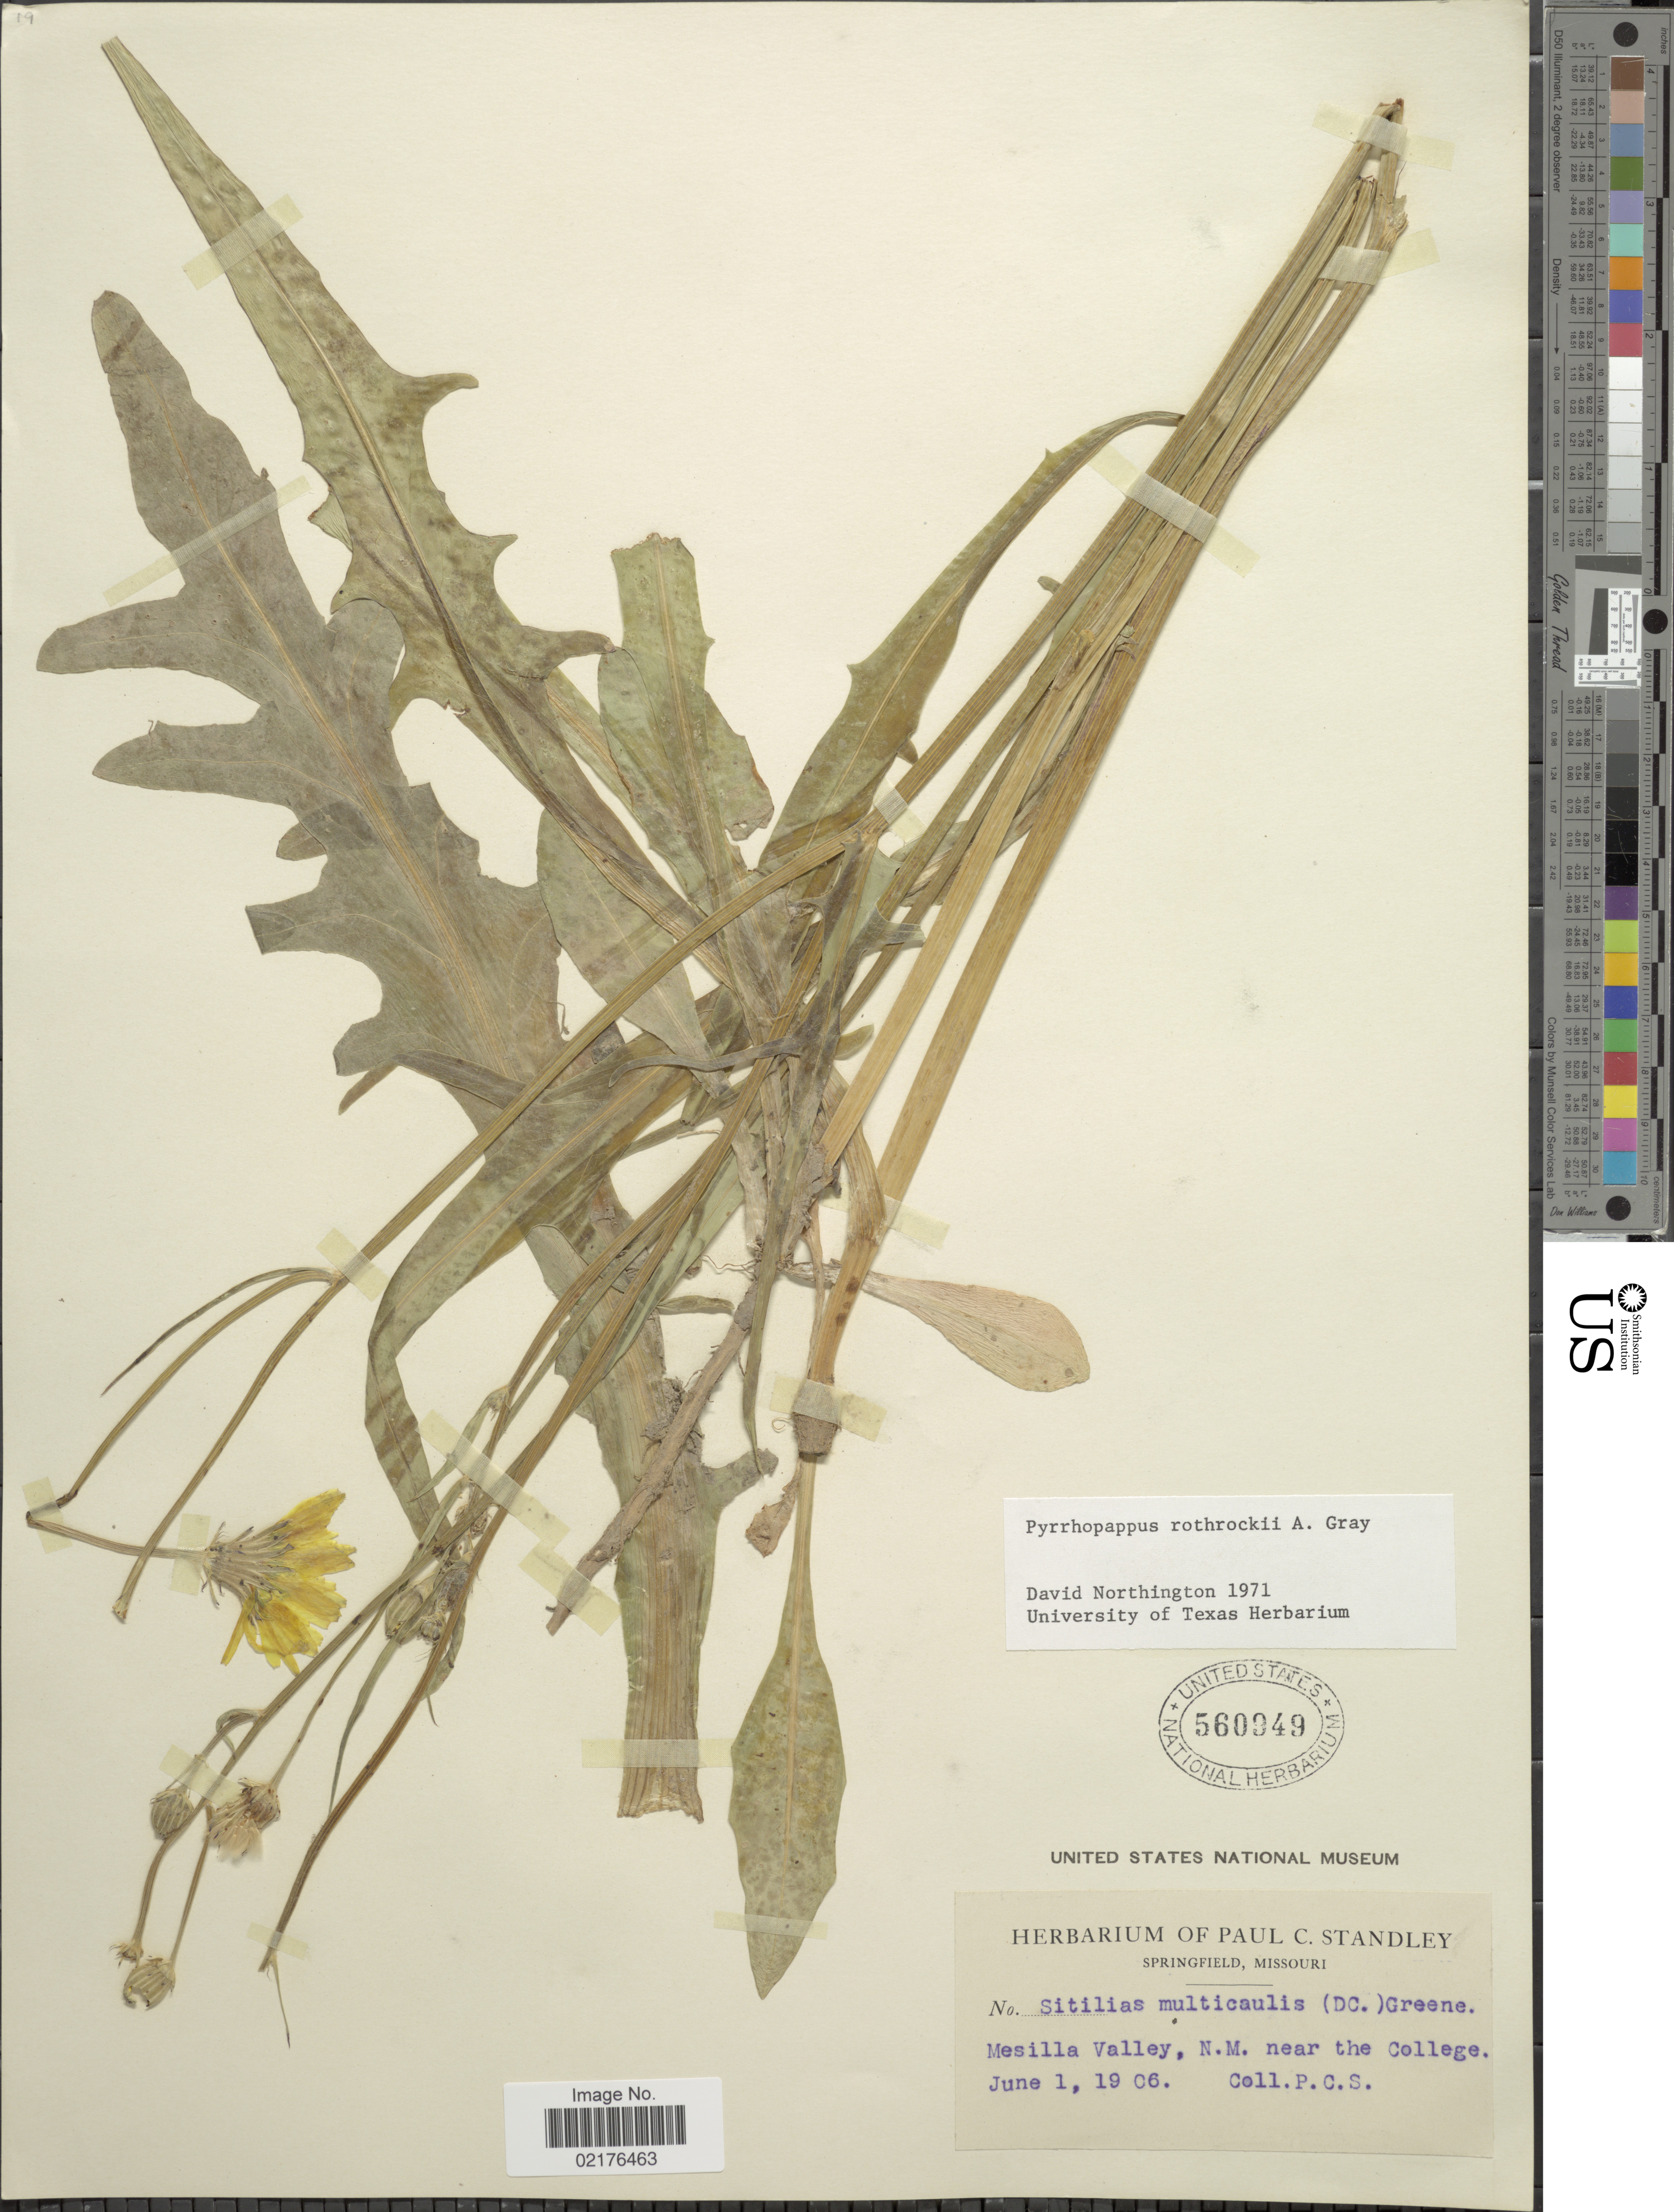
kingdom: Plantae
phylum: Tracheophyta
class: Magnoliopsida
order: Asterales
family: Asteraceae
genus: Pyrrhopappus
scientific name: Pyrrhopappus rothrockii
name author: A. Gray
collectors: P. C. Standley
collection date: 1906-06-01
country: United States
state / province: Missouri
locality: Springfield, Missouri, Mesilla Valley, N. M. near the College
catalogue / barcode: US 560949